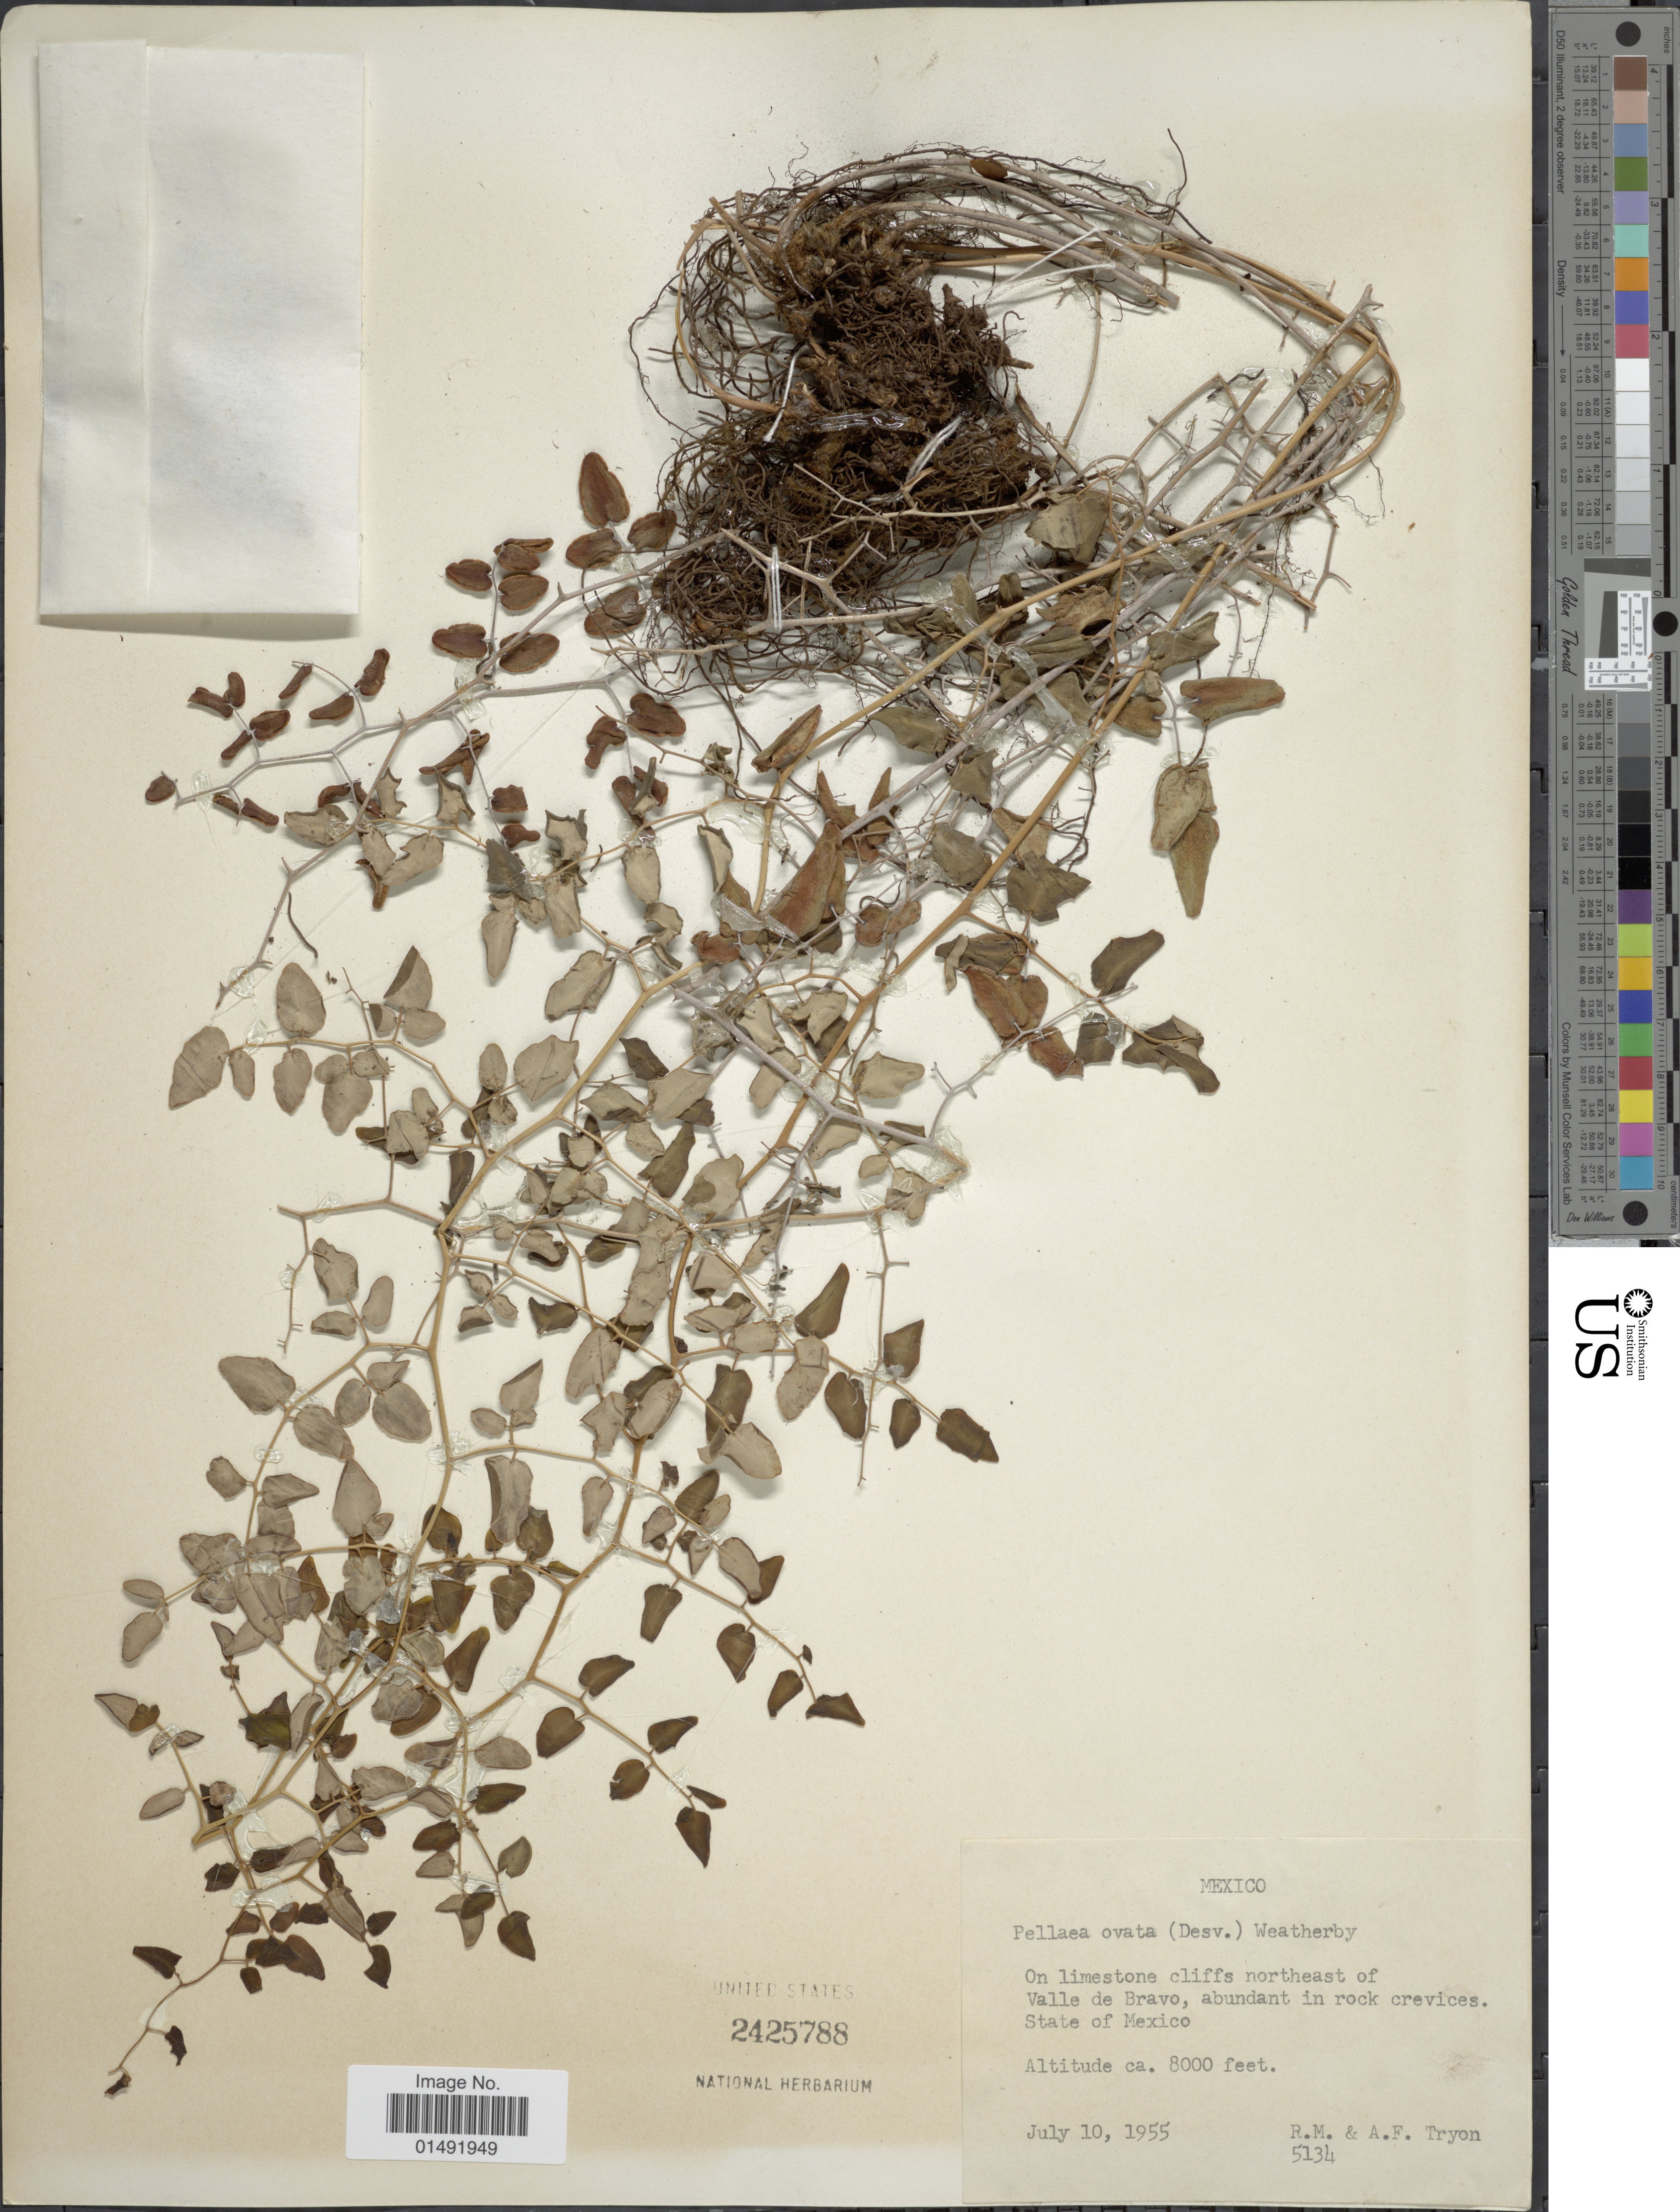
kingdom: Plantae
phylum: Tracheophyta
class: Polypodiopsida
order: Polypodiales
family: Pteridaceae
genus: Pellaea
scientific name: Pellaea ovata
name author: (Desv.) Weath.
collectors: R. M. Tryon & A. F. Tryon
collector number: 5134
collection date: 1955-07-10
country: Mexico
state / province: México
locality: On limestobe cliffs northeast of Valle de Bravo, abundant in rock creveices.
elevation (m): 2438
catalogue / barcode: US 2425788